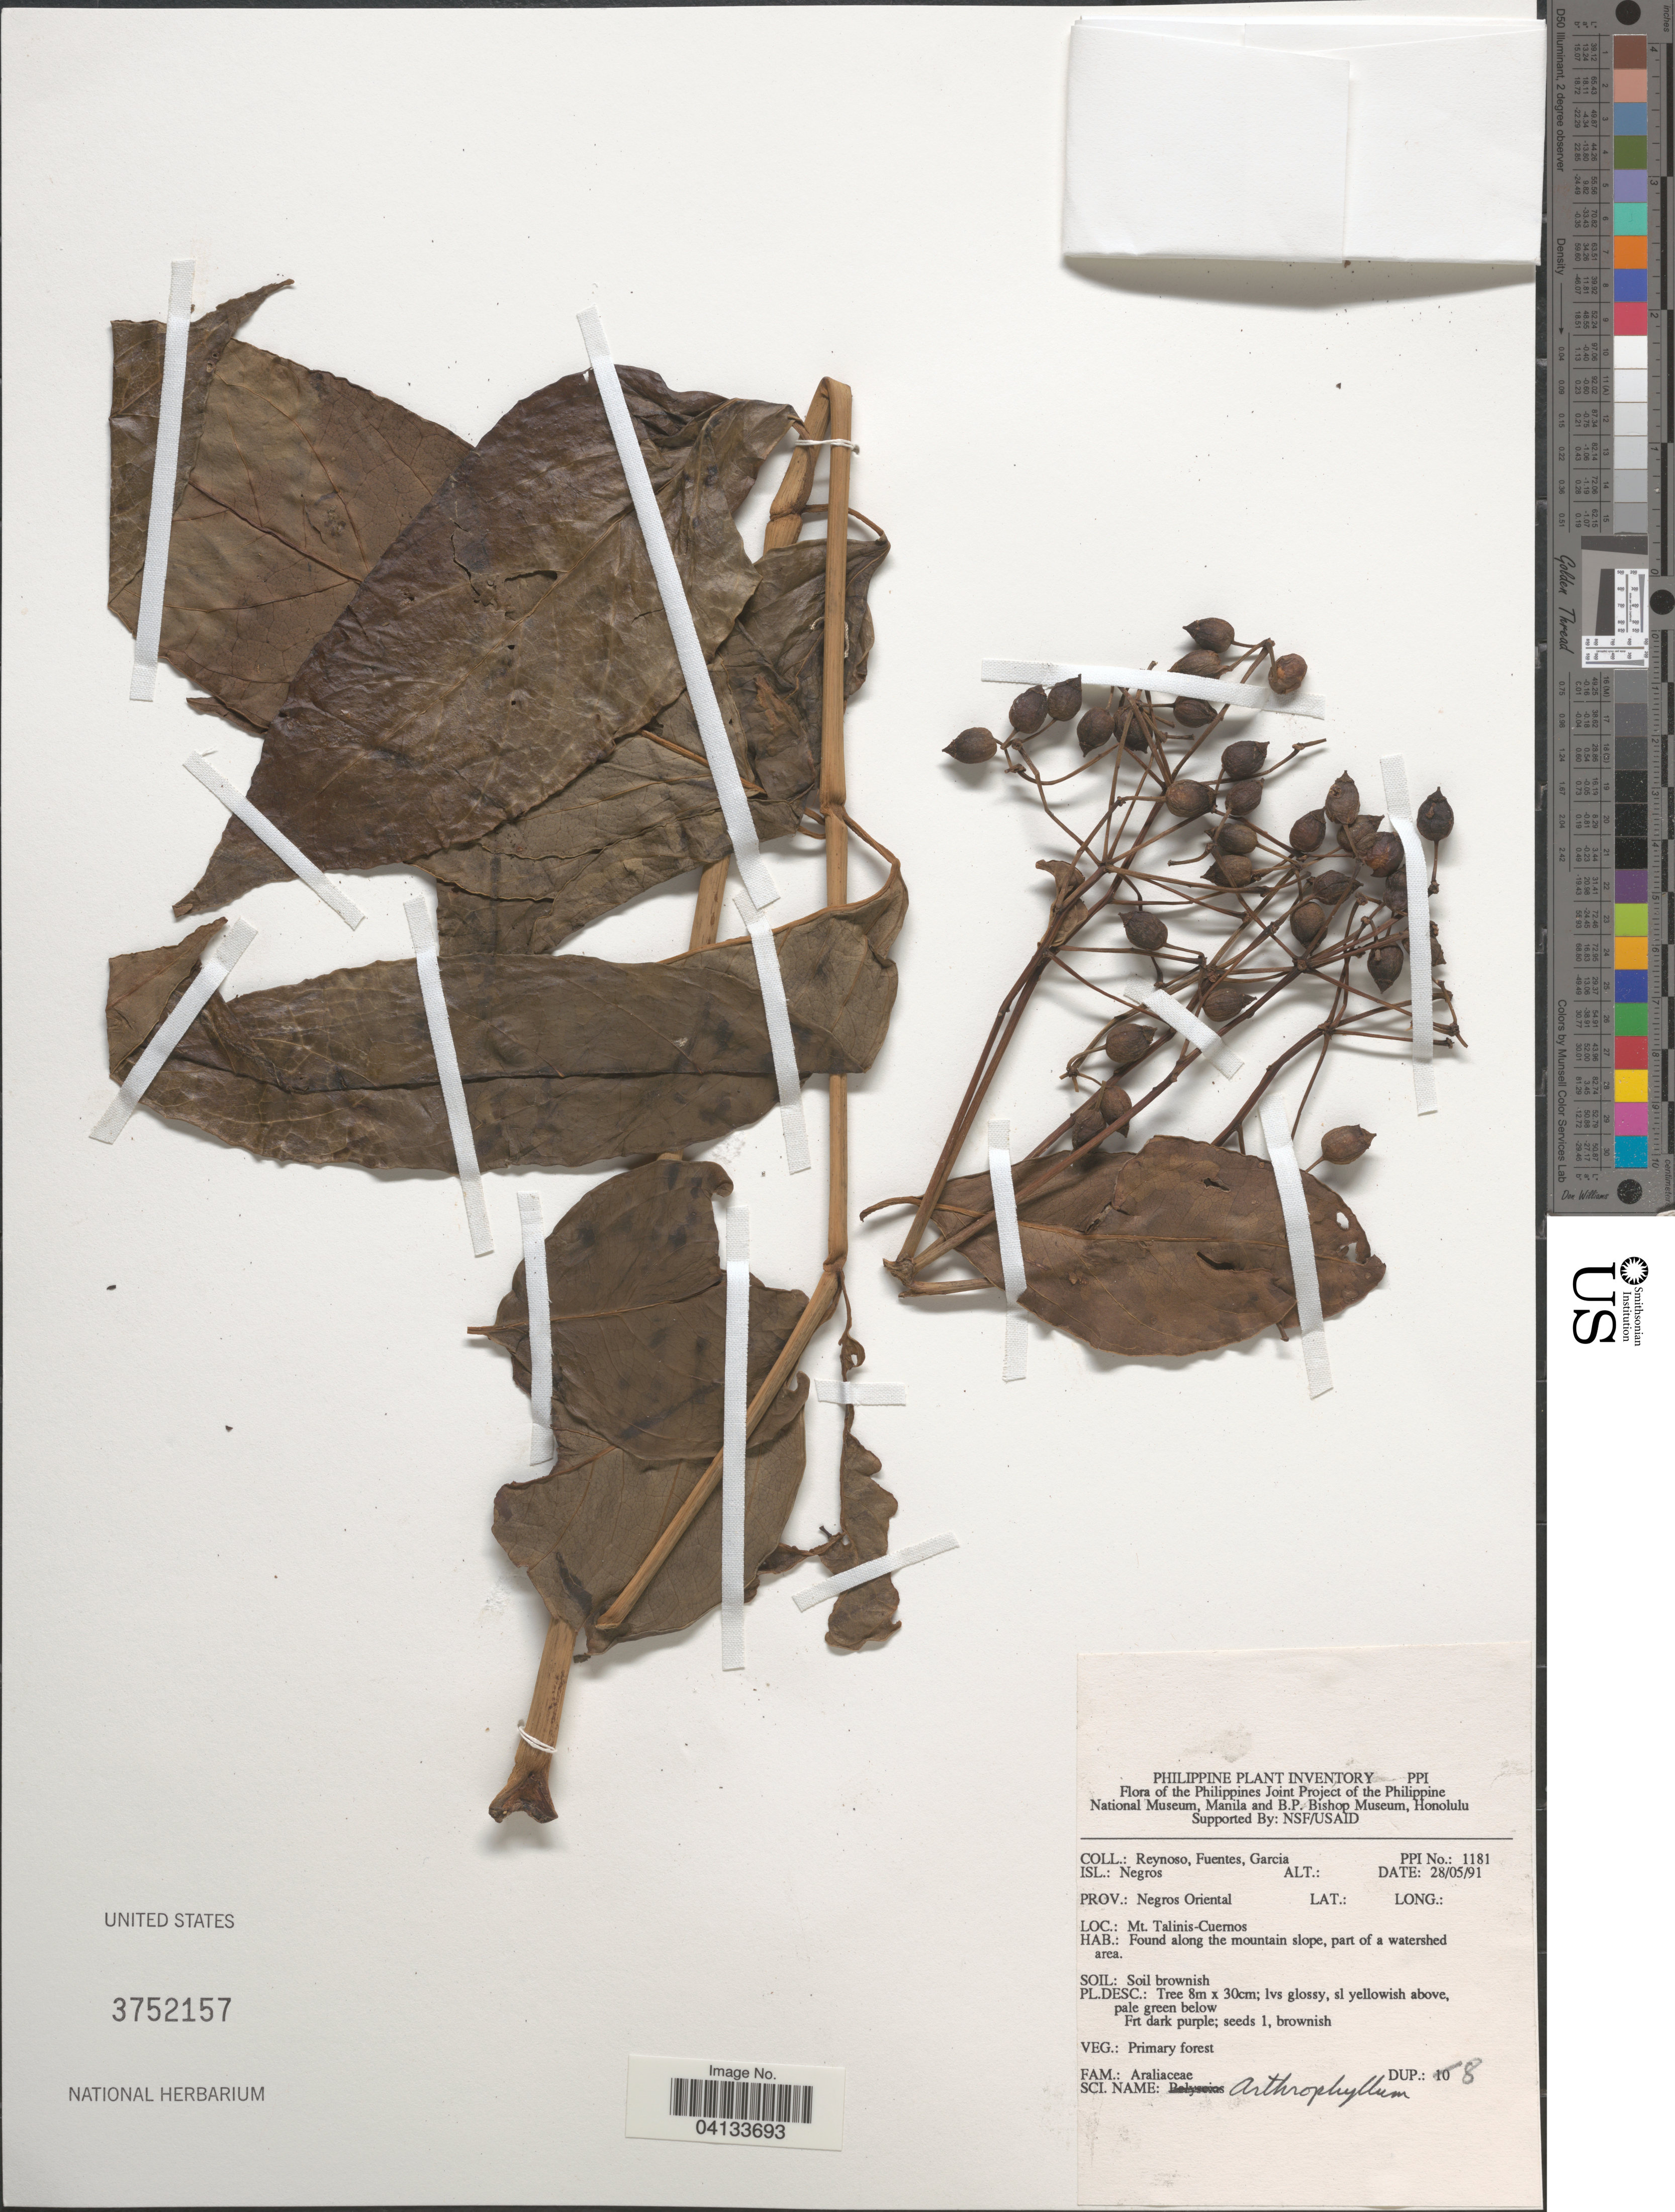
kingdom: Plantae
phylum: Tracheophyta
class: Magnoliopsida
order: Apiales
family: Araliaceae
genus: Arthrophyllum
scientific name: Arthrophyllum sp.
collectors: E. Reynoso, -. Fuentes & H. Garcia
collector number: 1181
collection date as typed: Transcribed d/m/y: 28/5/91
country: Philippines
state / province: Central Visayas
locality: Isl.: Negros. Prov.: Negros Oriental. Mt. Talinis-Cuernos.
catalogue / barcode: US 3752157